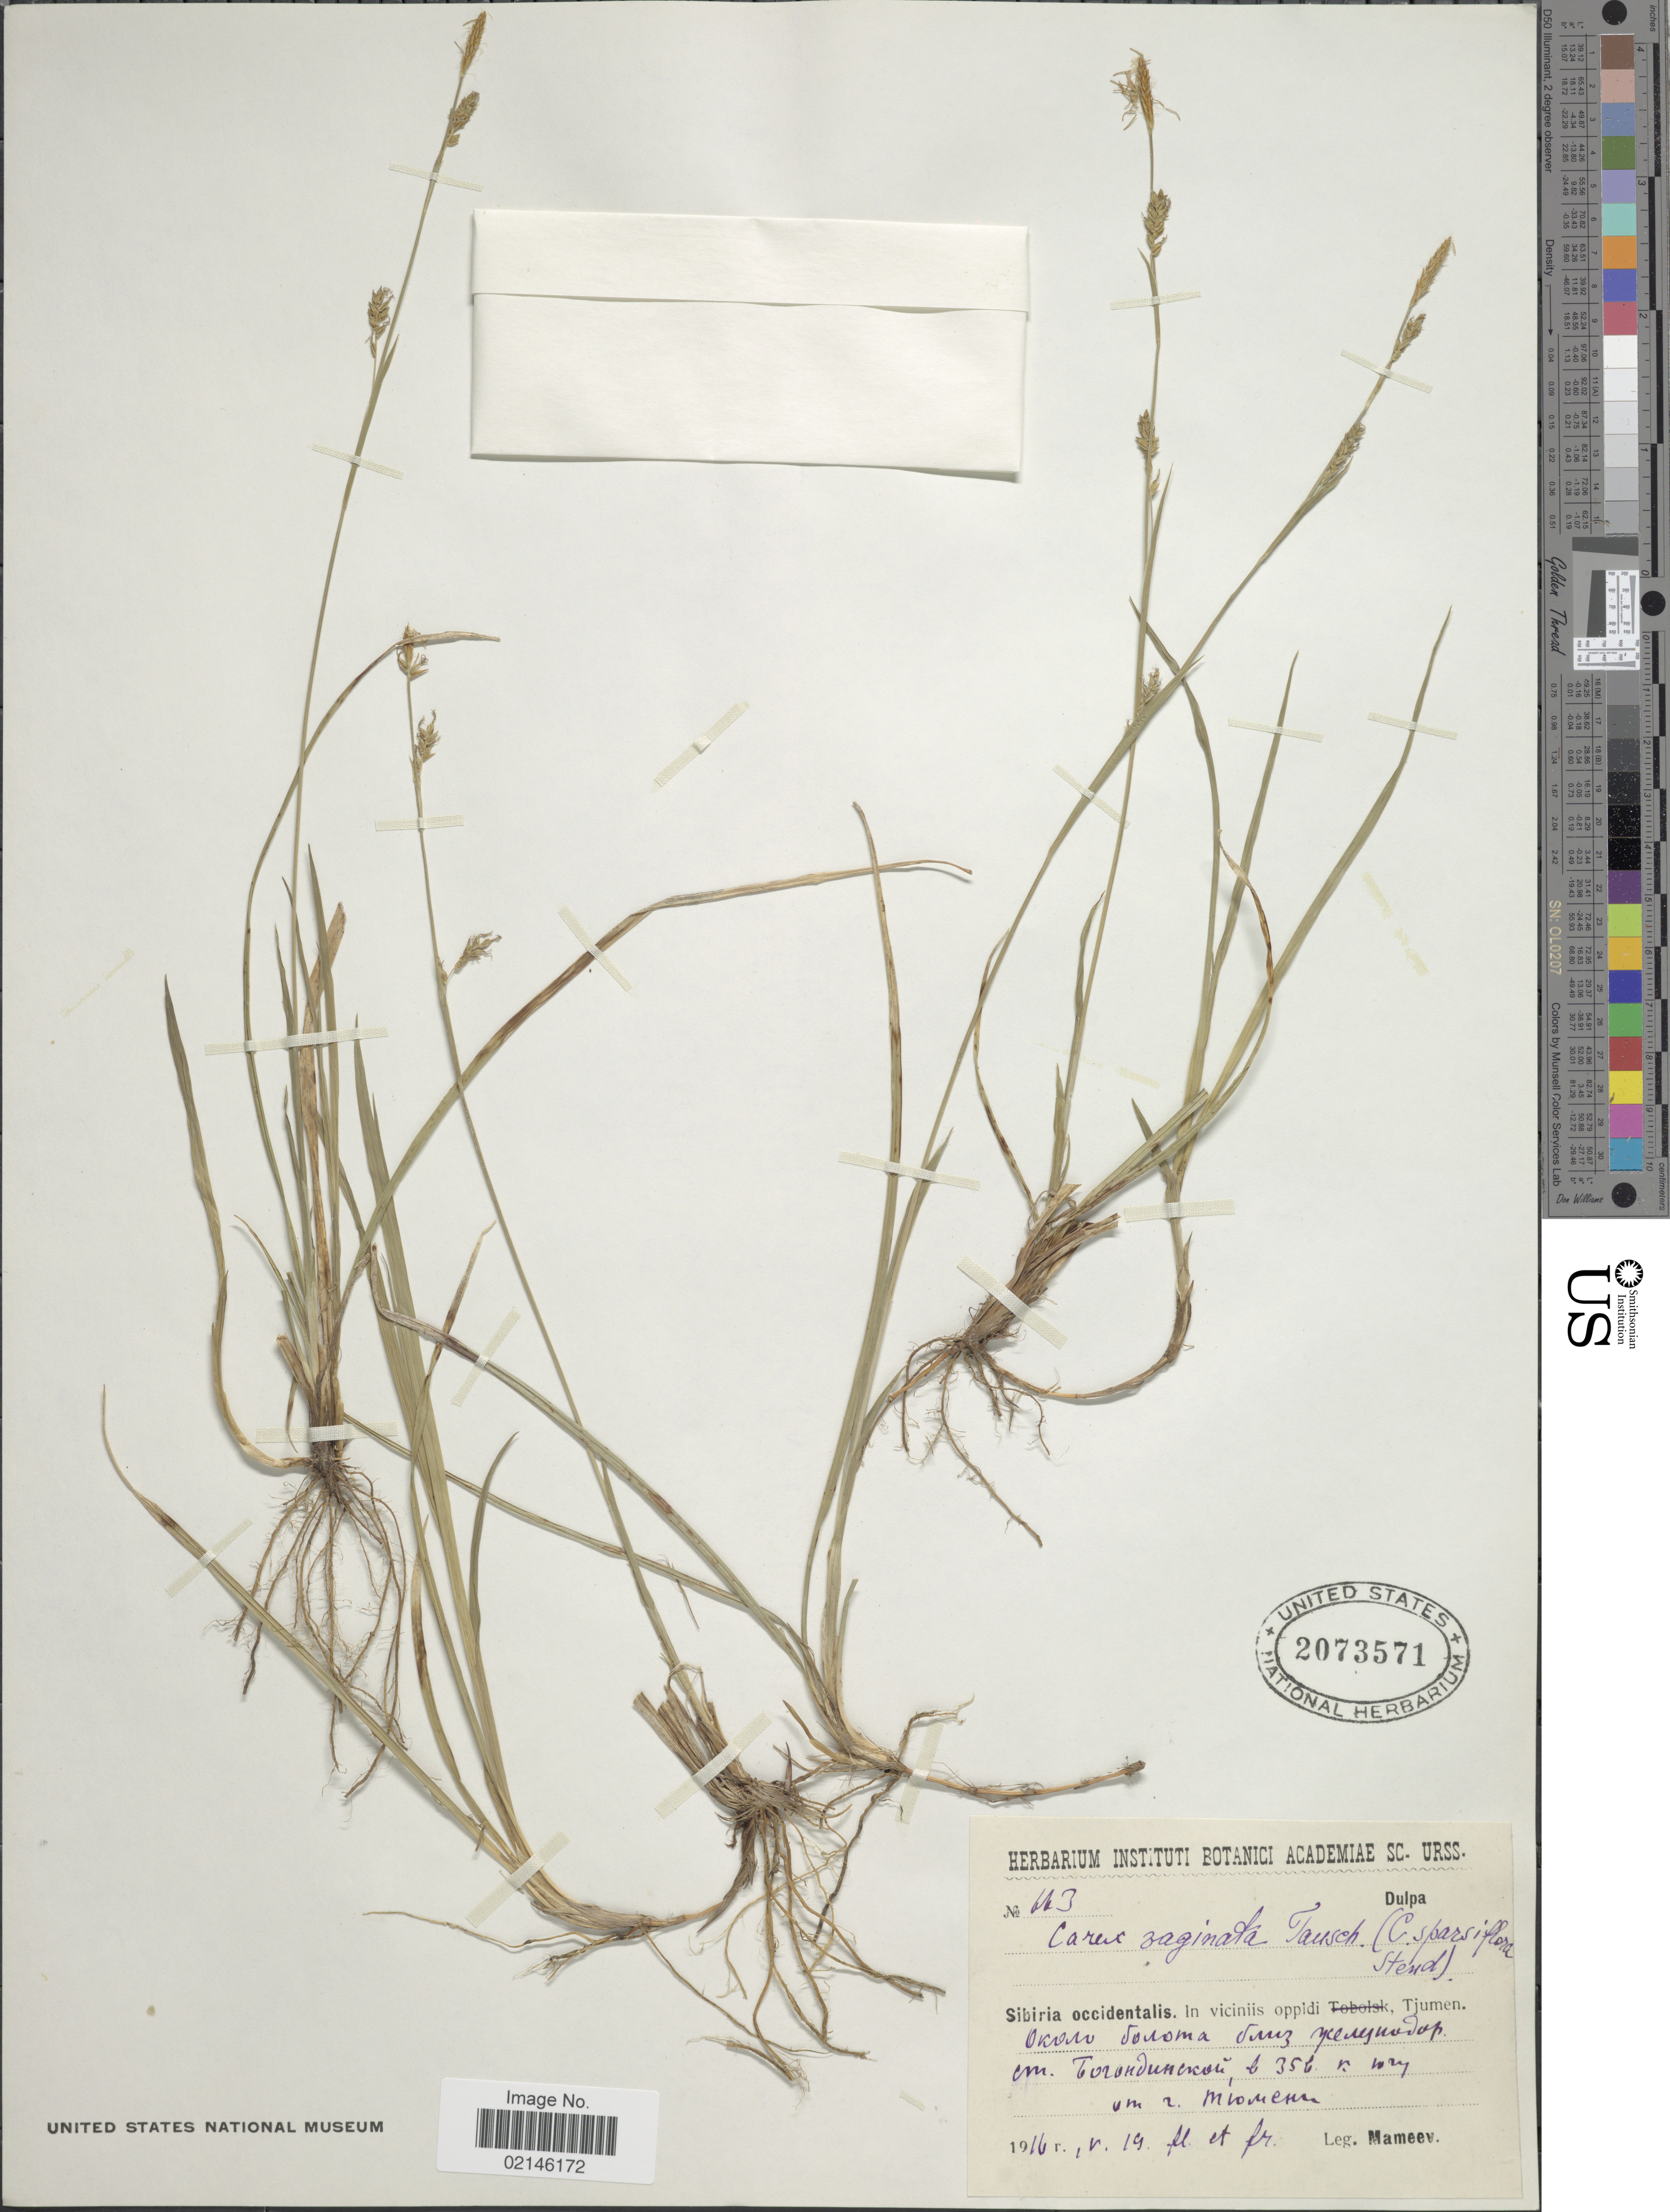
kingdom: Plantae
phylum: Tracheophyta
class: Liliopsida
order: Poales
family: Cyperaceae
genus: Carex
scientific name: Carex vaginata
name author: Tausch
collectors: Mameev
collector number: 663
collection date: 1916-05-19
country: Russian Federation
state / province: Tyumen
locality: Sibiria occidentalis. In viciniis oppidi, Tjumen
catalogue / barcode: US 2073571